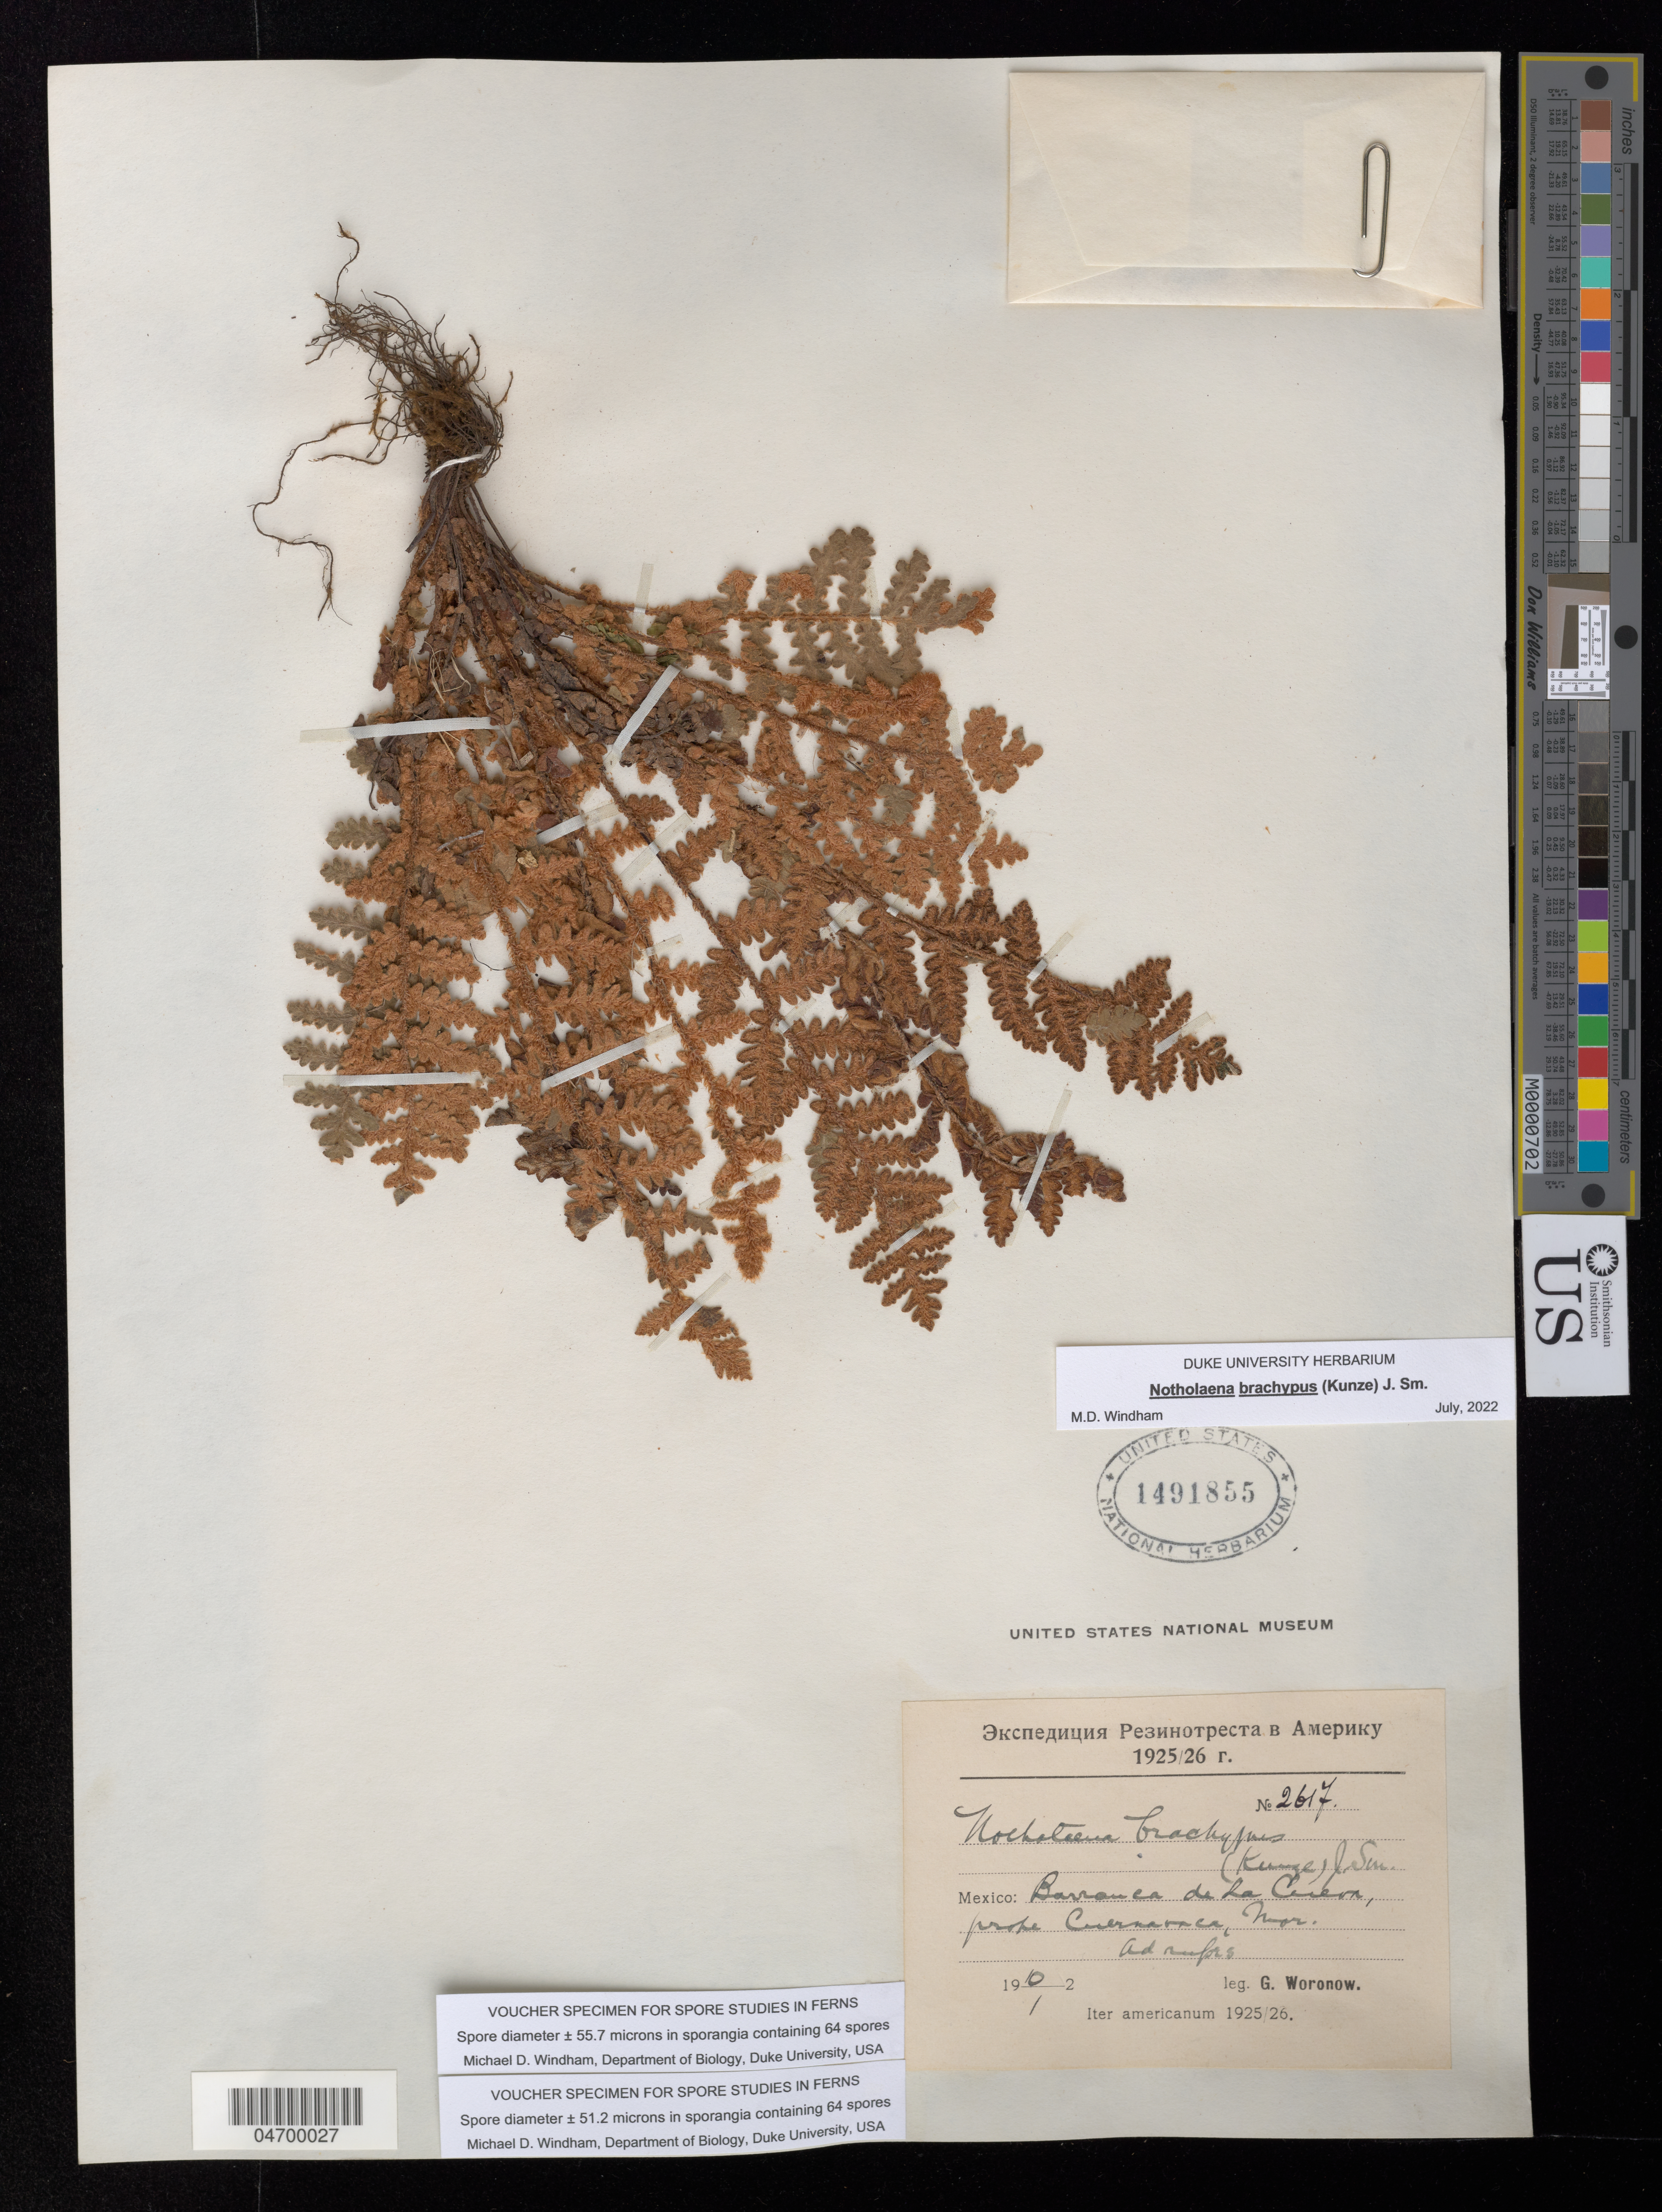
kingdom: Plantae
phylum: Tracheophyta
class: Polypodiopsida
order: Polypodiales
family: Pteridaceae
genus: Notholaena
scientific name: Notholaena brachypus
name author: (Kunze) J. Sm.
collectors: G. Woronow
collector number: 2617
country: Mexico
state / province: Morelos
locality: Barranca de La Cueva, prope Cuernavaca, Mor. Iter americanum 1925/26.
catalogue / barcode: US 1491855